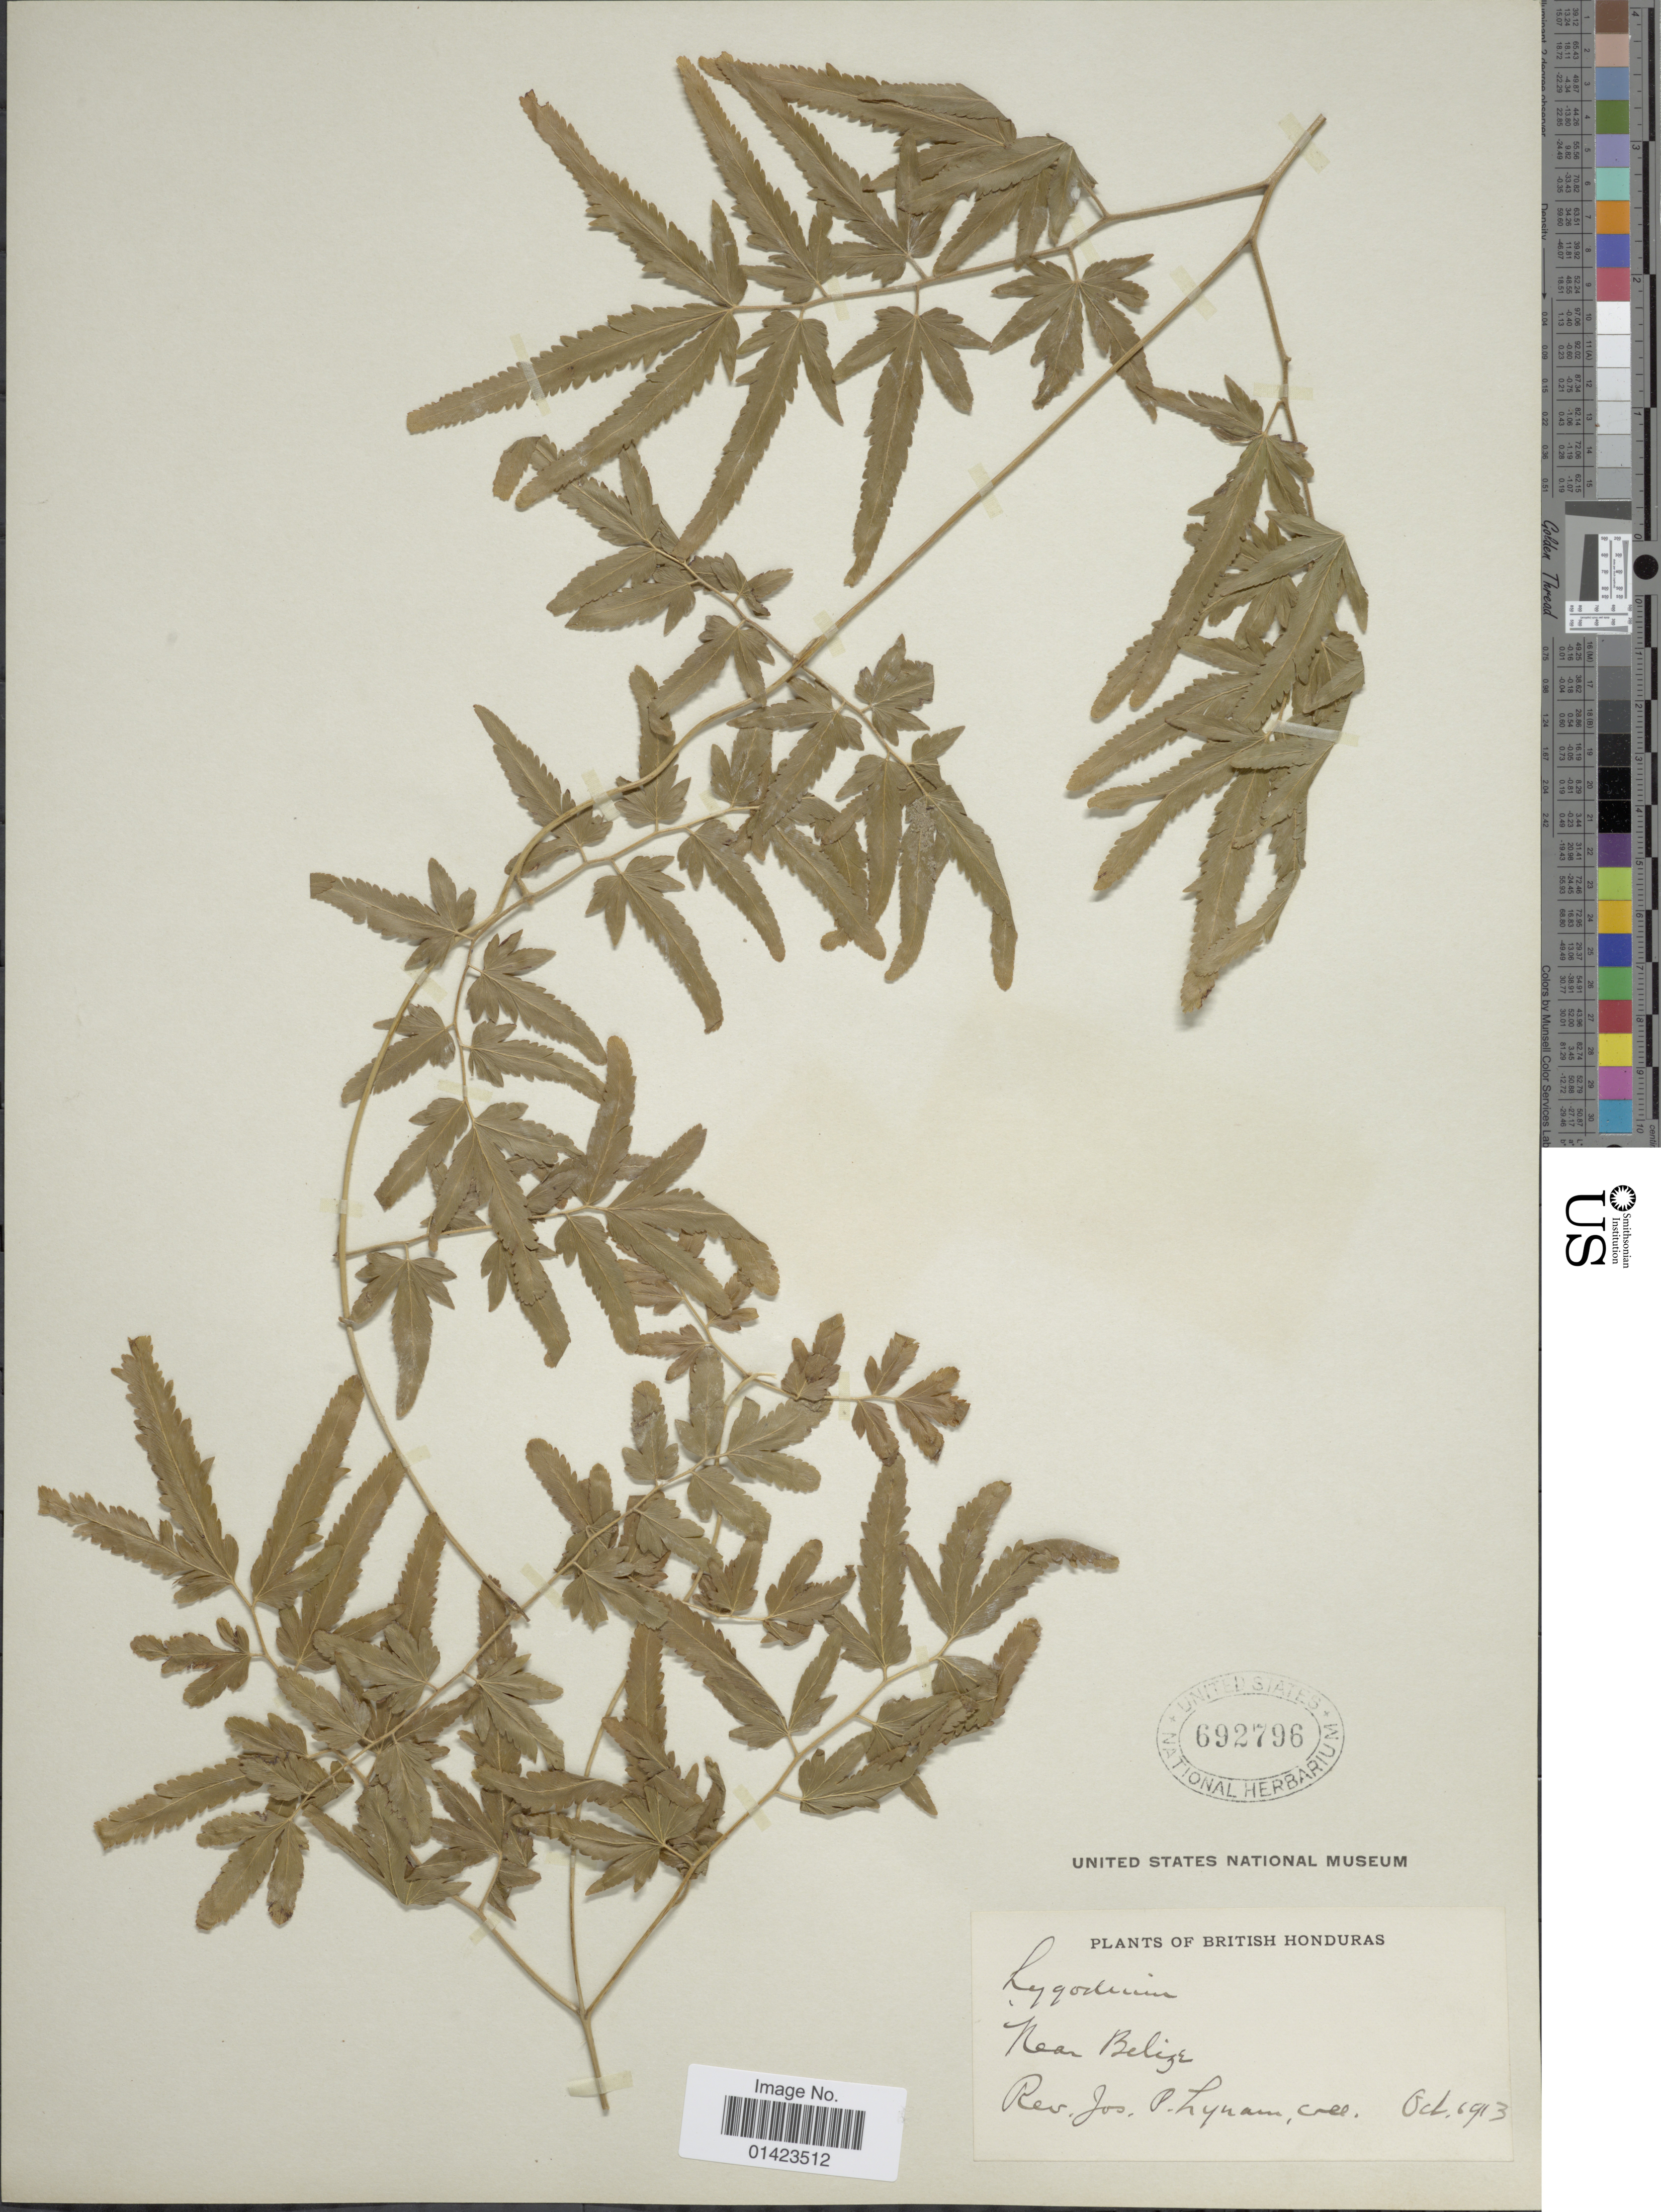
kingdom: Plantae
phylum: Tracheophyta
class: Polypodiopsida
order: Schizaeales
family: Lygodiaceae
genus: Lygodium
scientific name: Lygodium venustum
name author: Sw.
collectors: J. Lynam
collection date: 1913-10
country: Belize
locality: British Honduras, near Belize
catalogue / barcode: US 692796